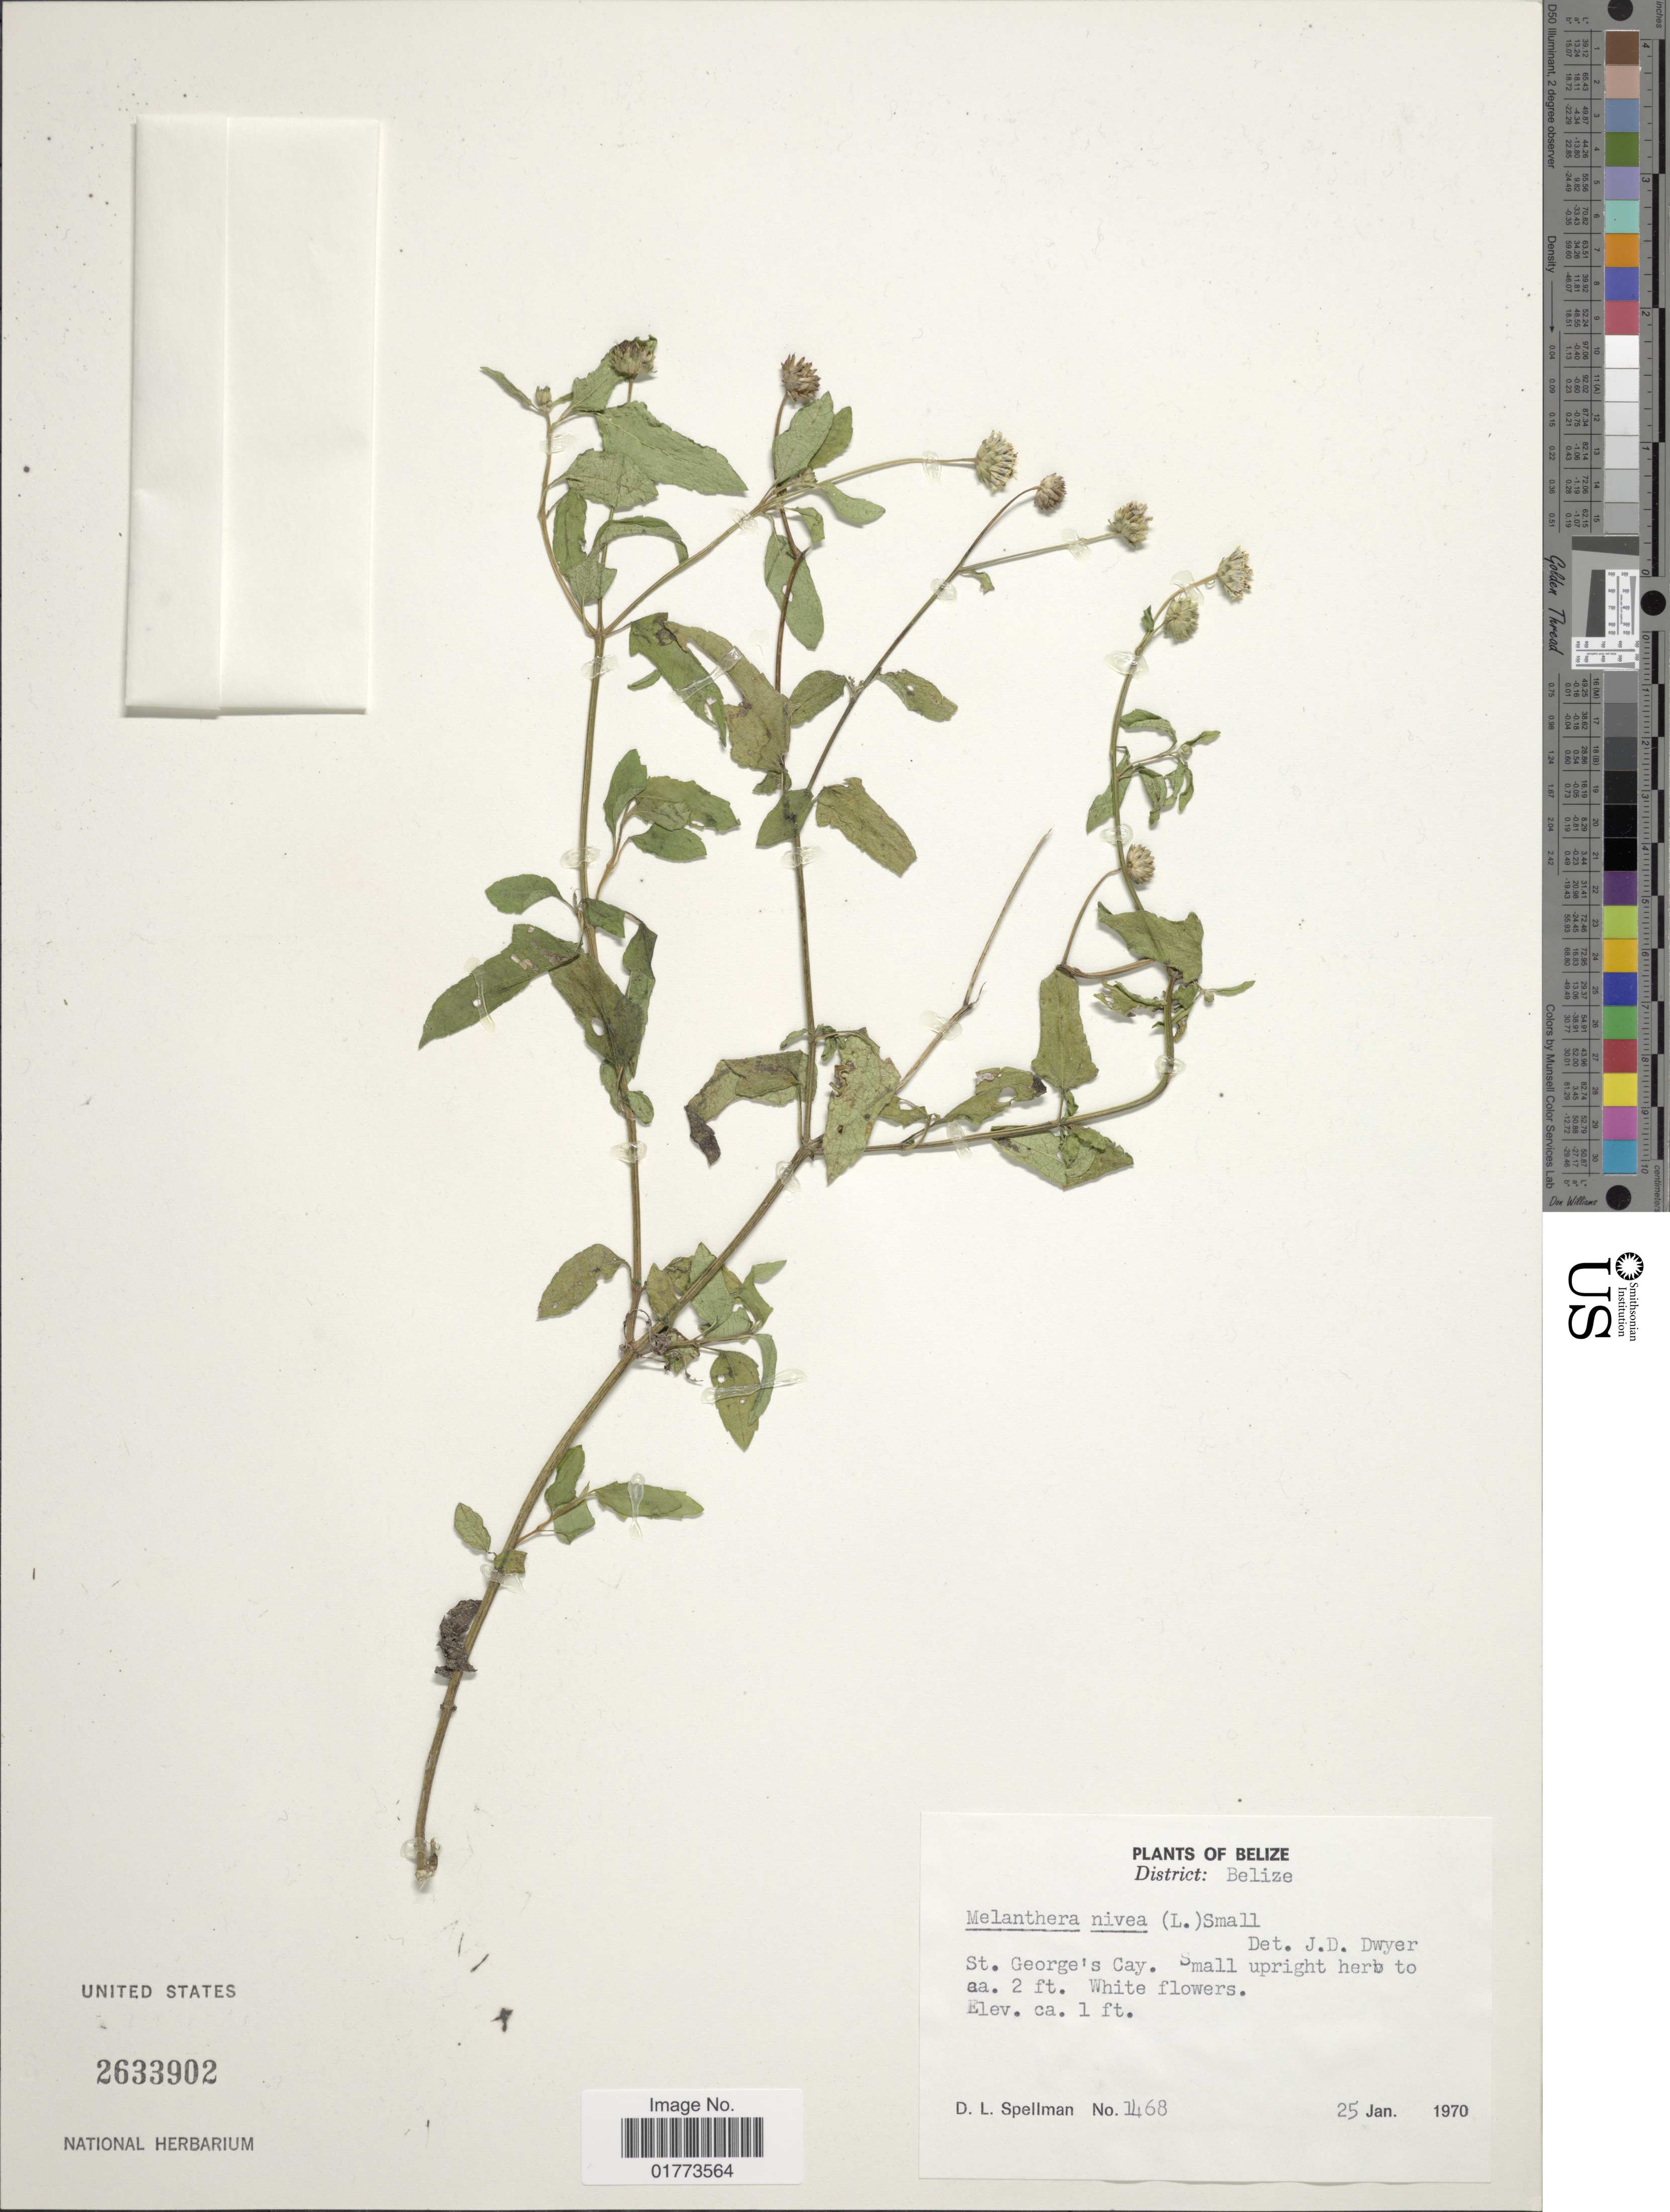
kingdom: Plantae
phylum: Tracheophyta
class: Magnoliopsida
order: Asterales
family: Asteraceae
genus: Melanthera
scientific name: Melanthera nivea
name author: (L.) Small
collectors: D. L. Spellman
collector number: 1468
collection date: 1970-01-25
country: Belize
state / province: Belize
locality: St. George's Cay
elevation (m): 0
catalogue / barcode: US 2633902